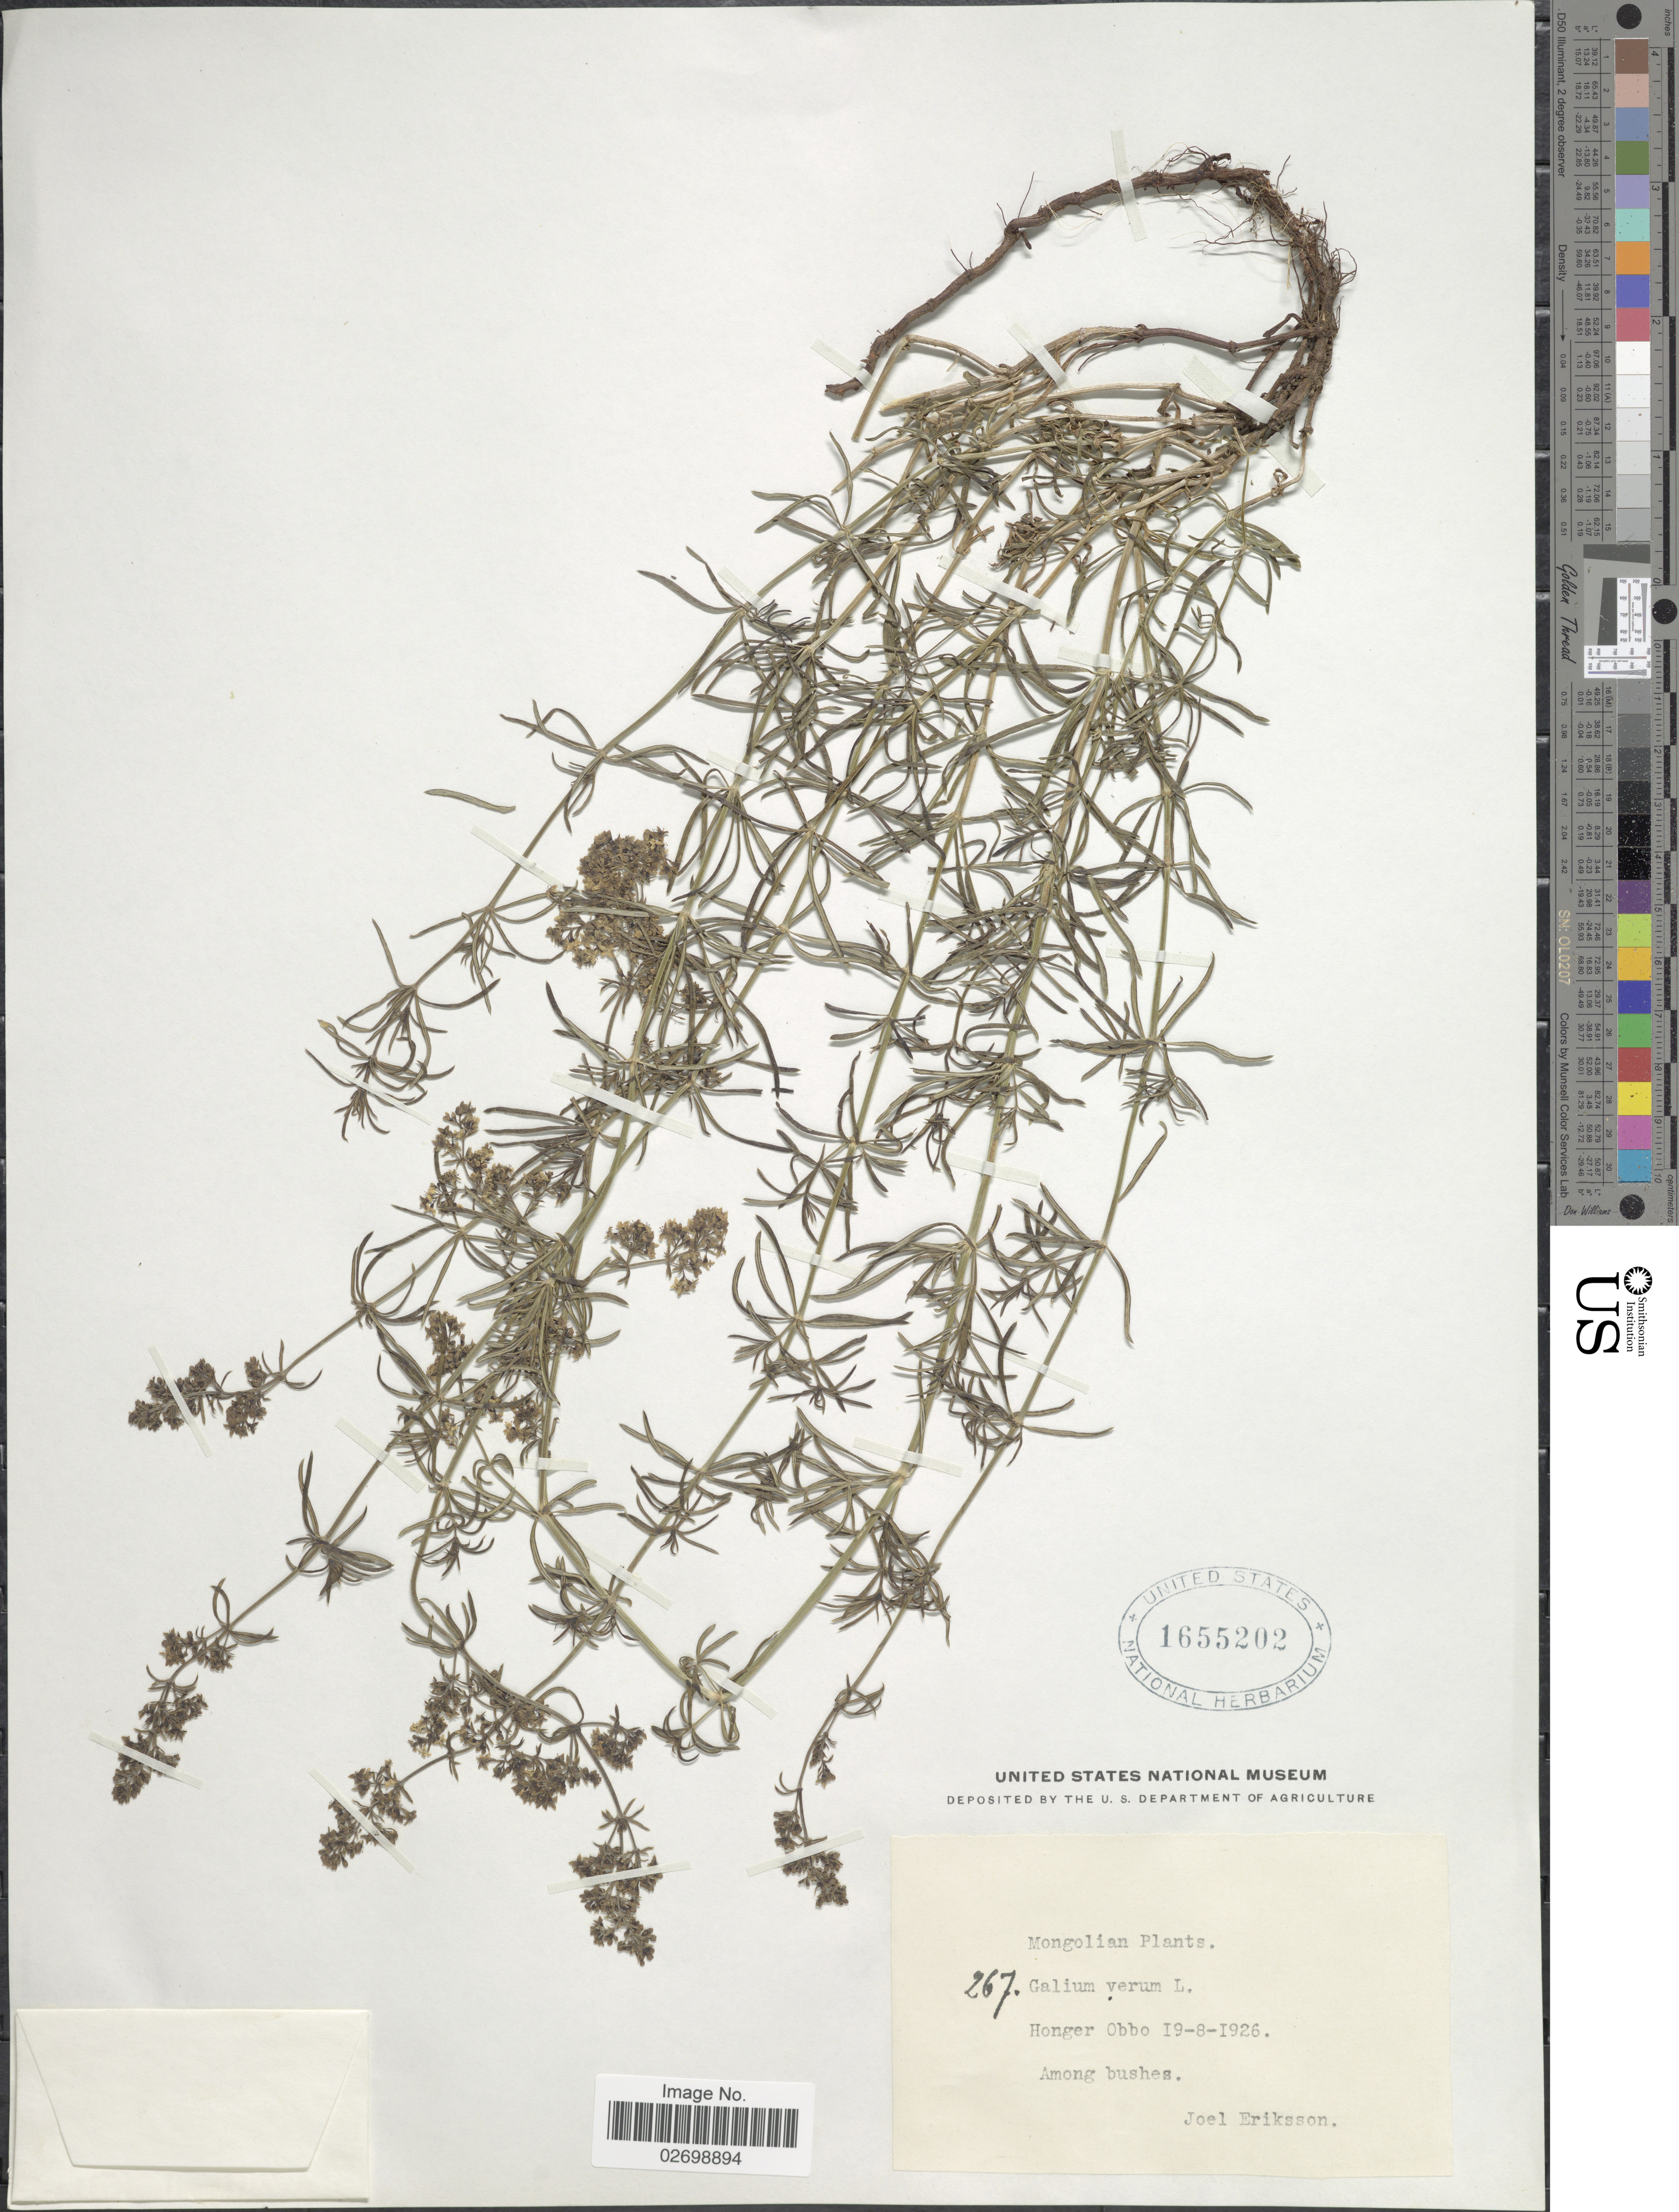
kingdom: Plantae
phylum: Tracheophyta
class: Magnoliopsida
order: Gentianales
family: Rubiaceae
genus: Galium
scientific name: Galium verum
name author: L.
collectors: J. Eriksson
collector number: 267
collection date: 1926-08-19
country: Mongolia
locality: Honger Obbo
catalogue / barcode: US 1655202